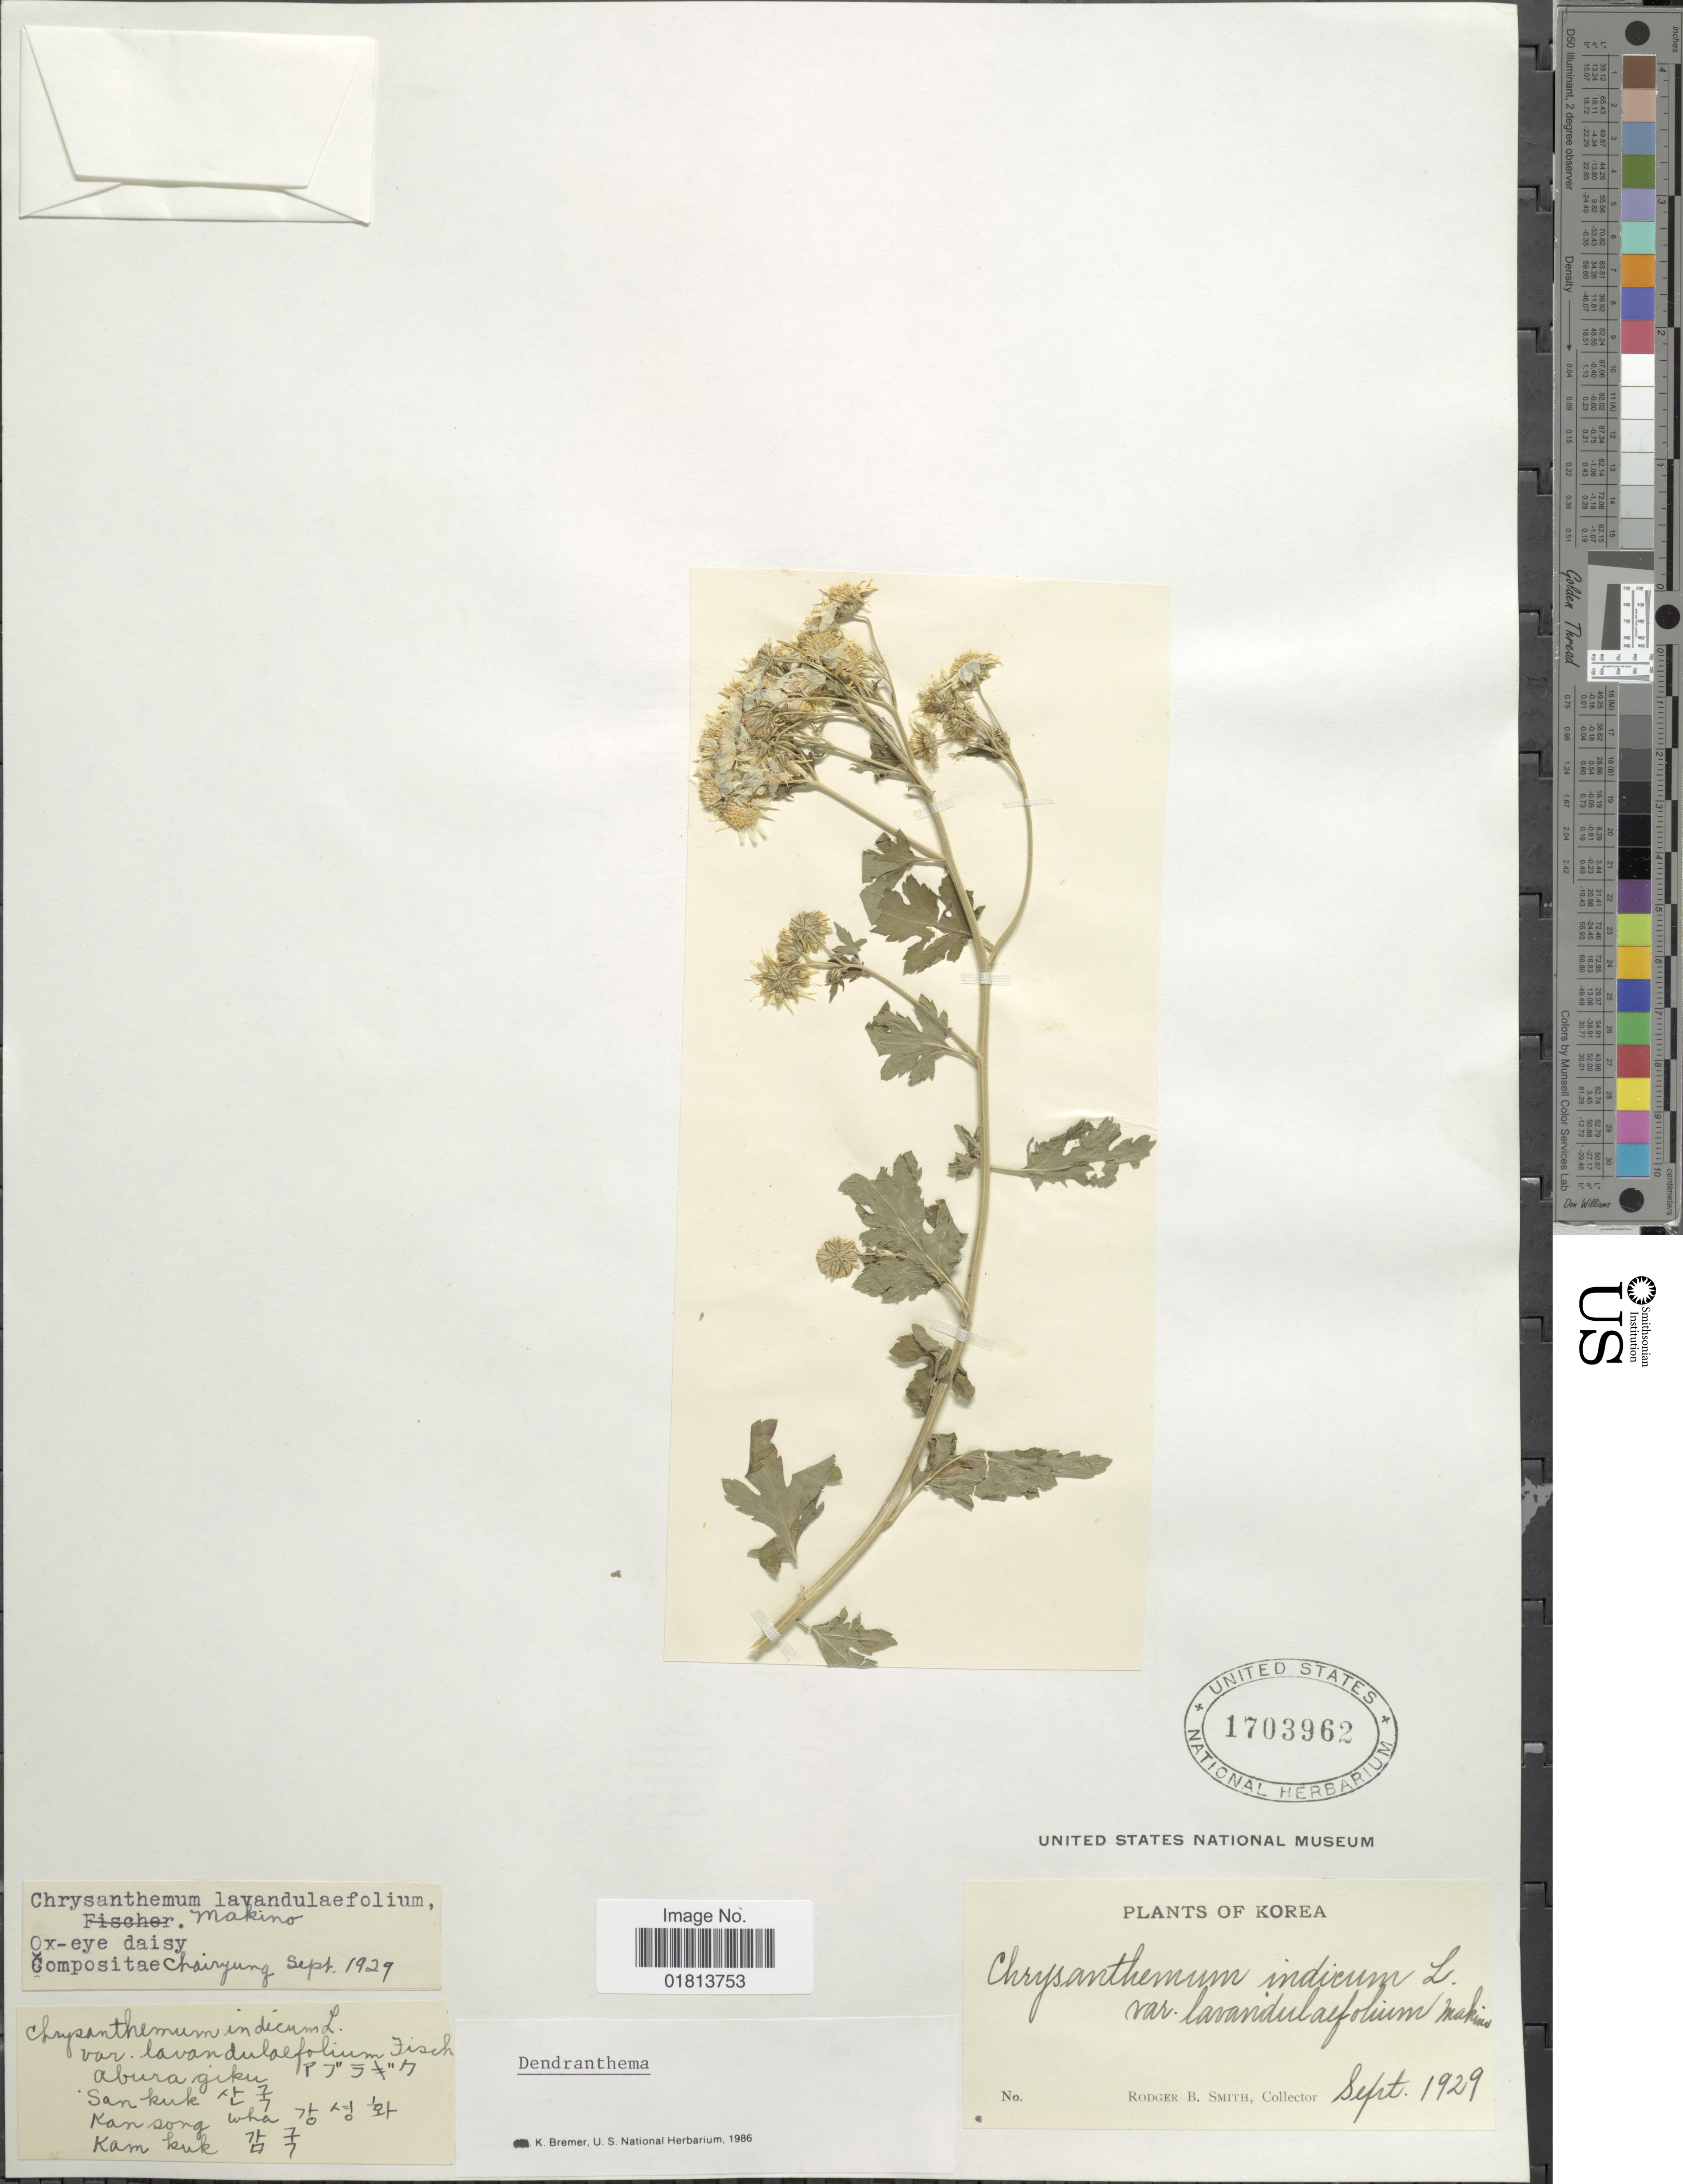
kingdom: Plantae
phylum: Tracheophyta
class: Magnoliopsida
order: Asterales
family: Asteraceae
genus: Dendranthema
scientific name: Dendranthema indicum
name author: (L.) Des Moul.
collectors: R. B. Smith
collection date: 1929-09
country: South Korea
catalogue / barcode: US 1703962